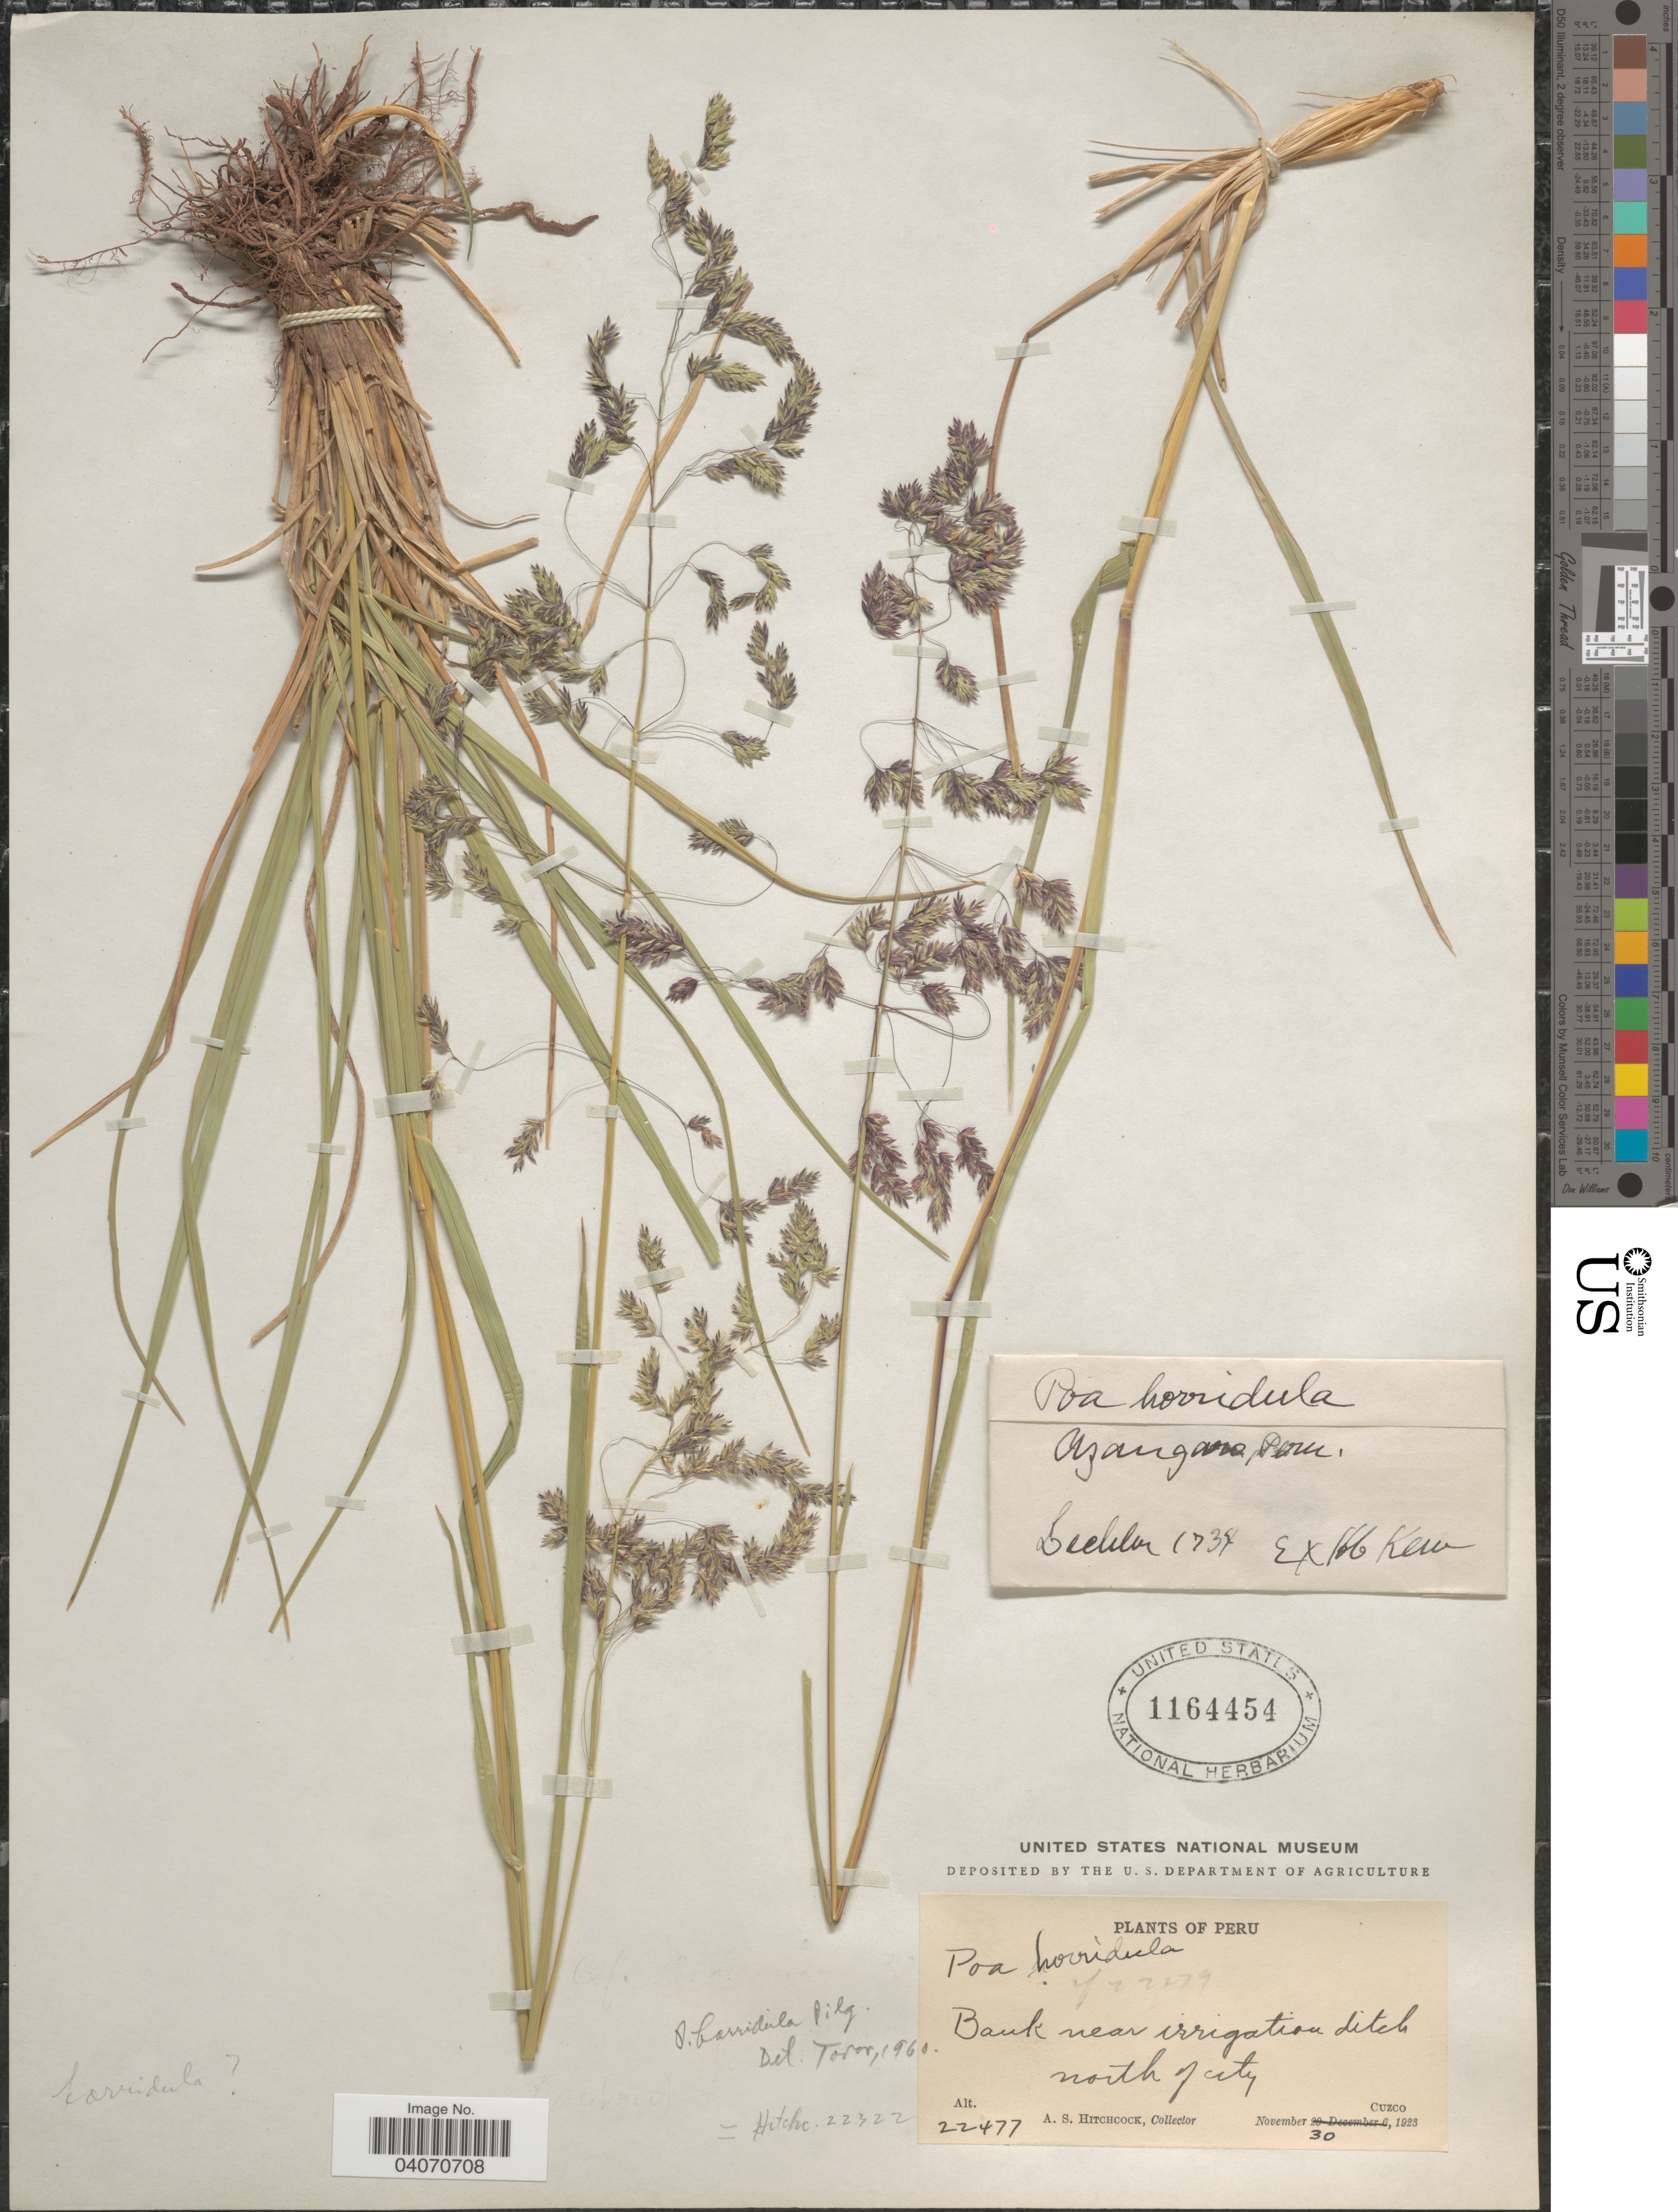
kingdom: Plantae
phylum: Tracheophyta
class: Liliopsida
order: Poales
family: Poaceae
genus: Poa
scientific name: Poa horridula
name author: Pilg.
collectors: -. Lechler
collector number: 1734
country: Peru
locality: Azangaro.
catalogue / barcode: US 1164454